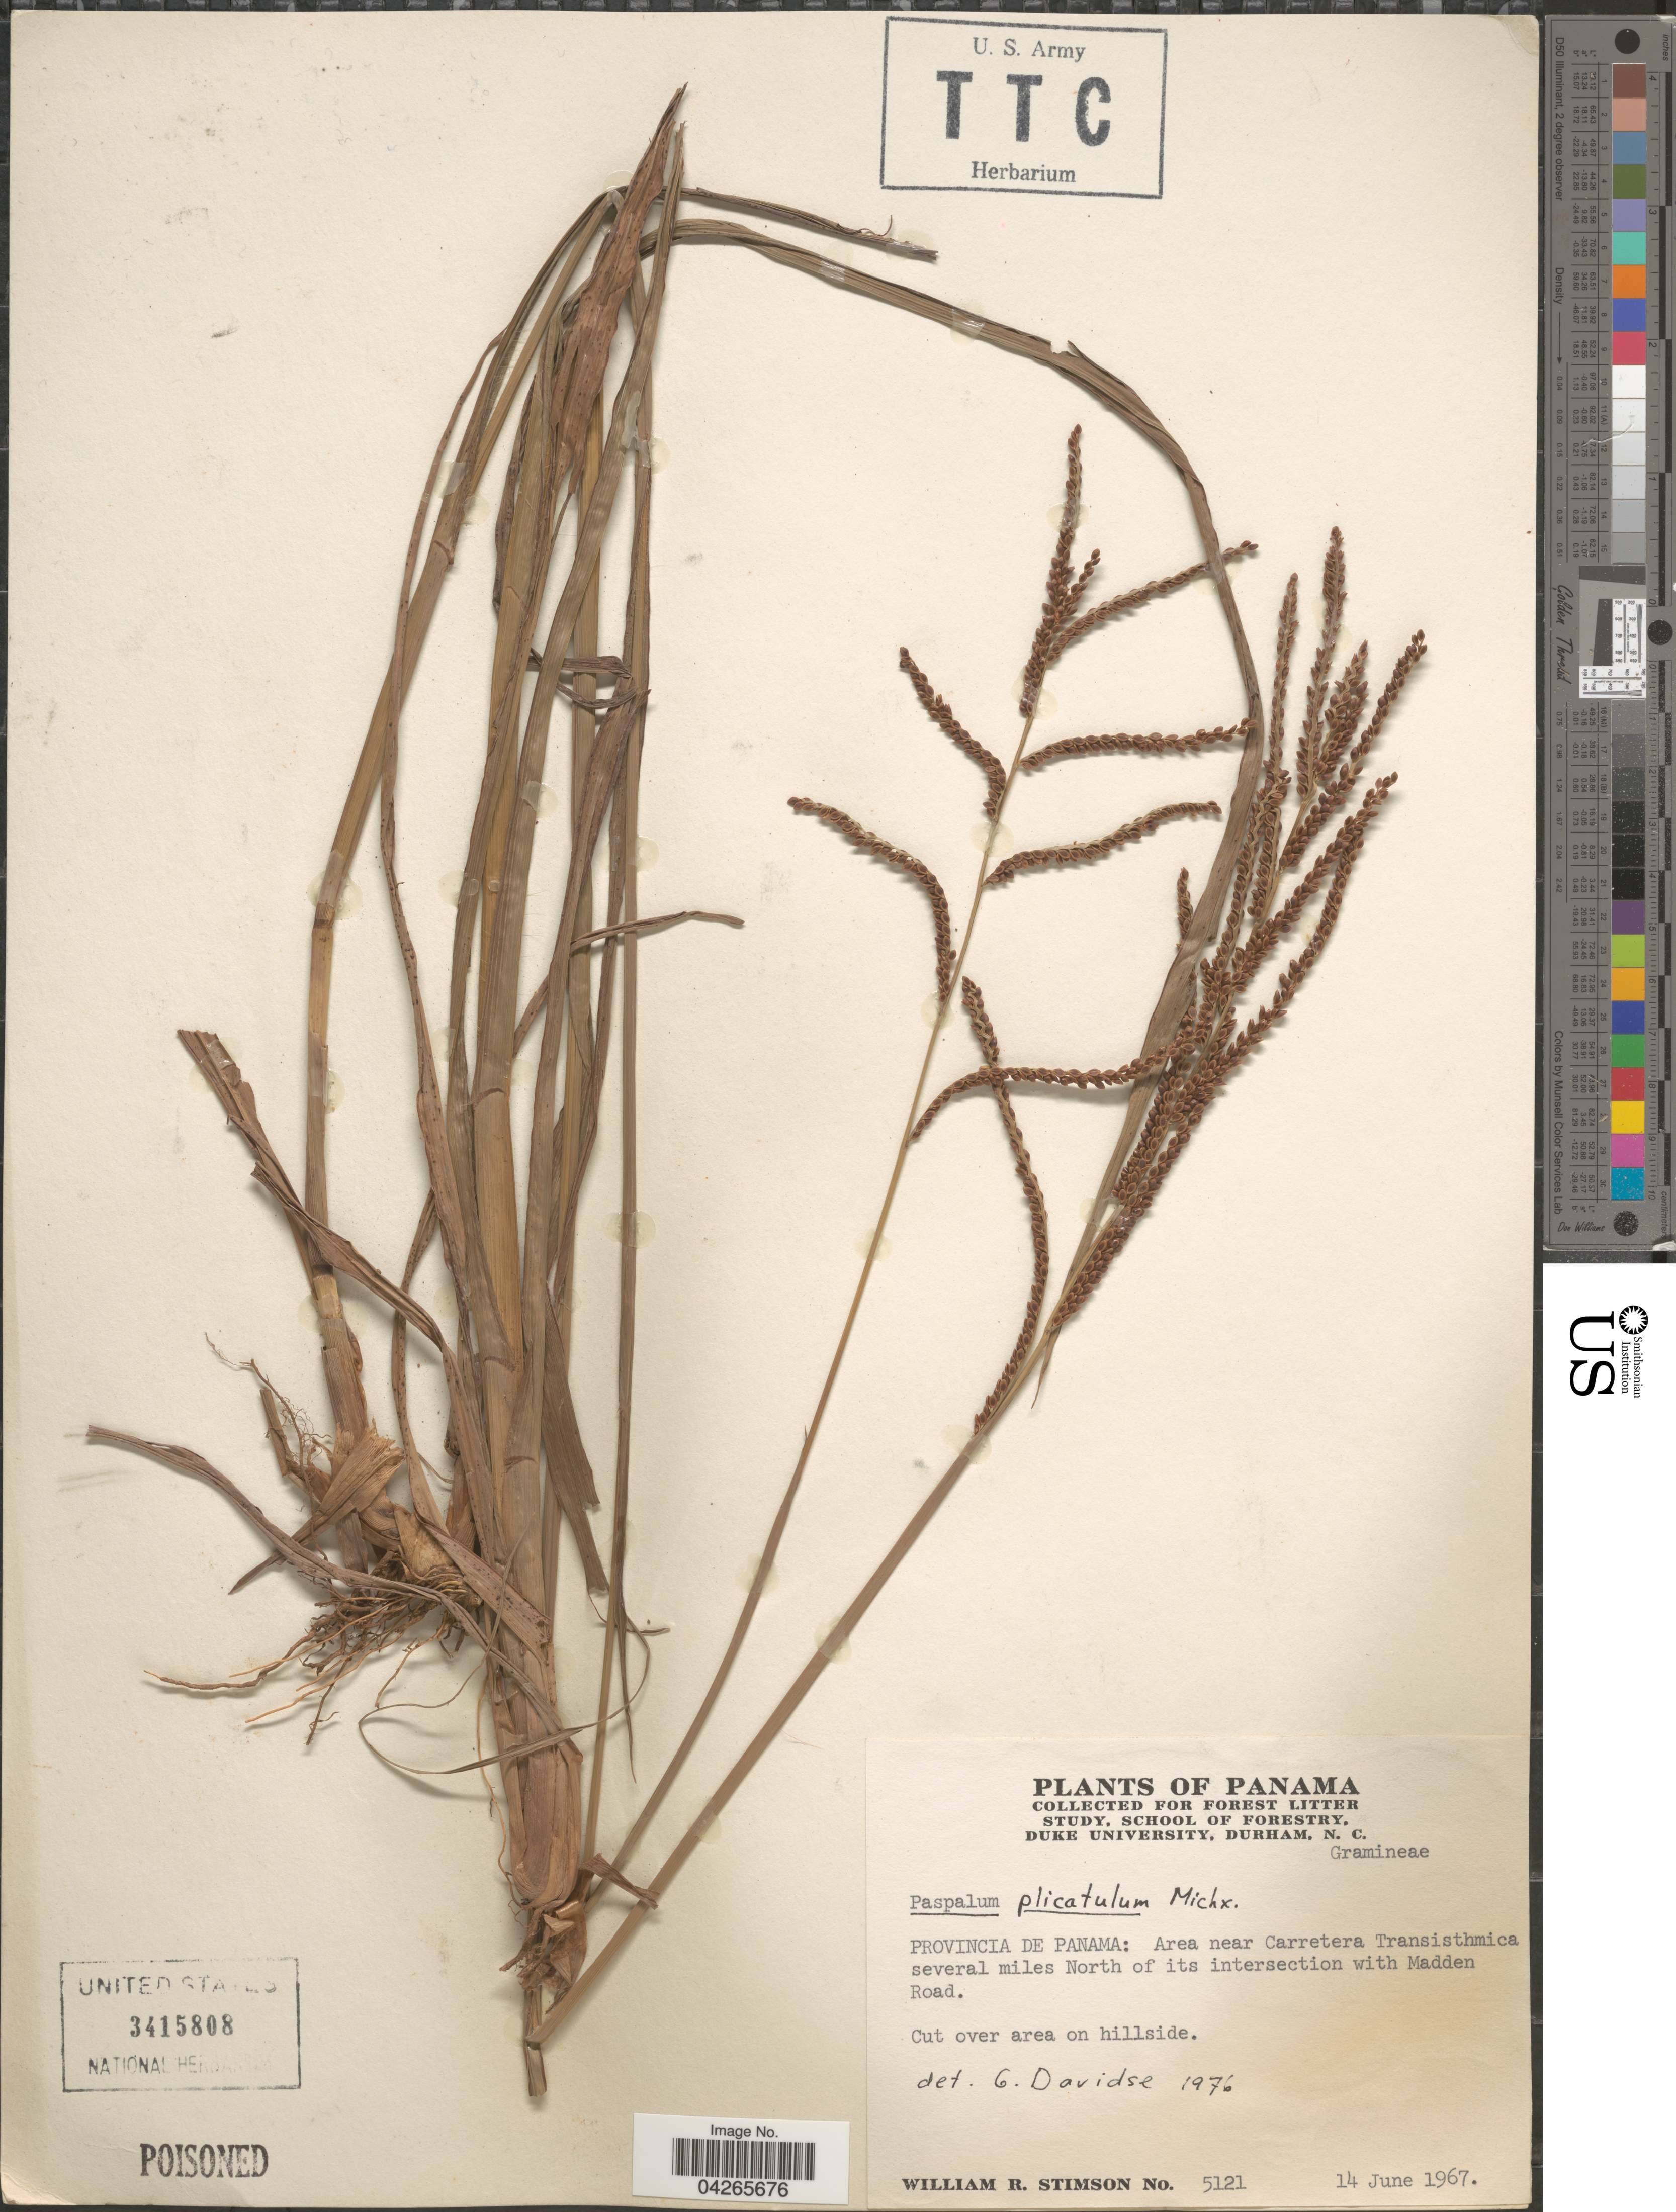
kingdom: Plantae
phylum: Tracheophyta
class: Liliopsida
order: Poales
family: Poaceae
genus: Paspalum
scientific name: Paspalum plicatulum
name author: Michx.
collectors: W. R. Stimson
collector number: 5121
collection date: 1967-06-14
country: Panama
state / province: Panamá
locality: Area near Carretera Transisthmica several miles North of its intersection with Madden Road. Cut over area on hillside.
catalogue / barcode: US 3415808